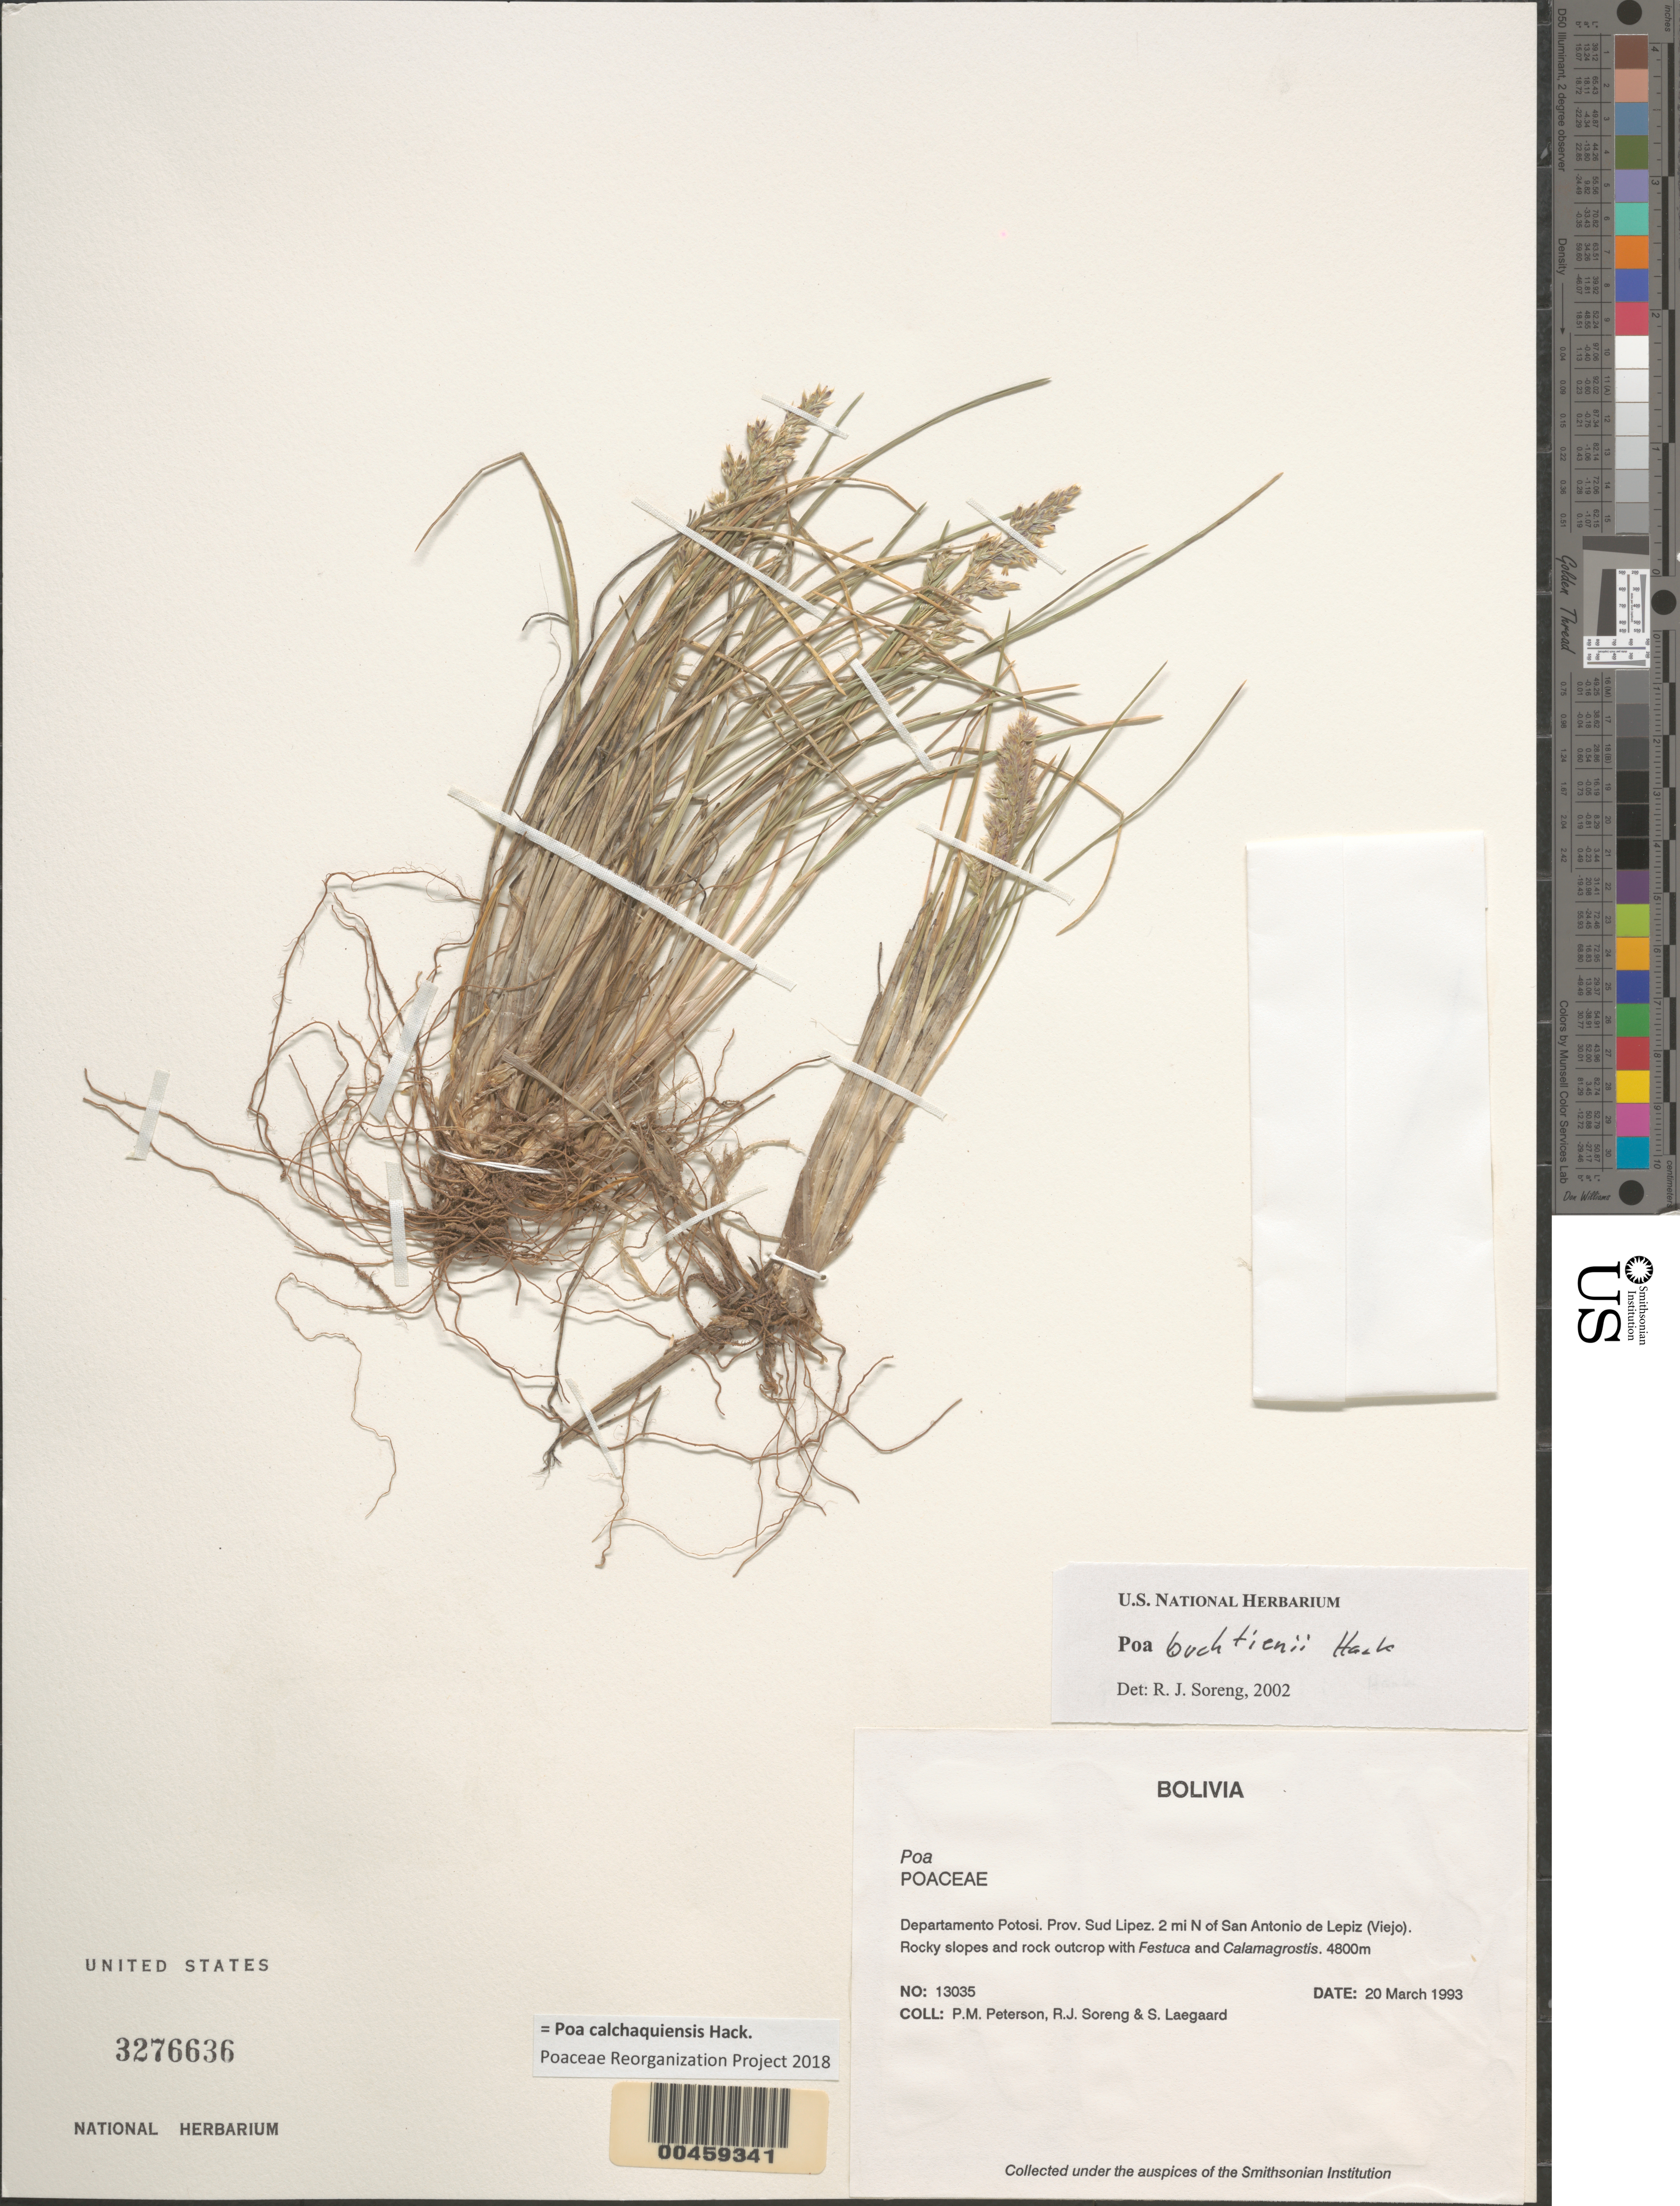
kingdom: Plantae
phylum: Tracheophyta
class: Liliopsida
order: Poales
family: Poaceae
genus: Poa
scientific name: Poa calchaquiensis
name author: Hack.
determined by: Poaceae Reorganization Project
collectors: P. M. Peterson, R. J. Soreng & S. Lægaard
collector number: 13035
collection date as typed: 20 Mar 1993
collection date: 1993-03-20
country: Bolivia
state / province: Potosí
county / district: Sud Lípez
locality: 2 mi N of San Antonia de Lepiz (Viejo).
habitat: Rocky slopes and rock outcrop with Festuca and Calamagrostis.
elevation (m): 4800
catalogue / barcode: US 3276636